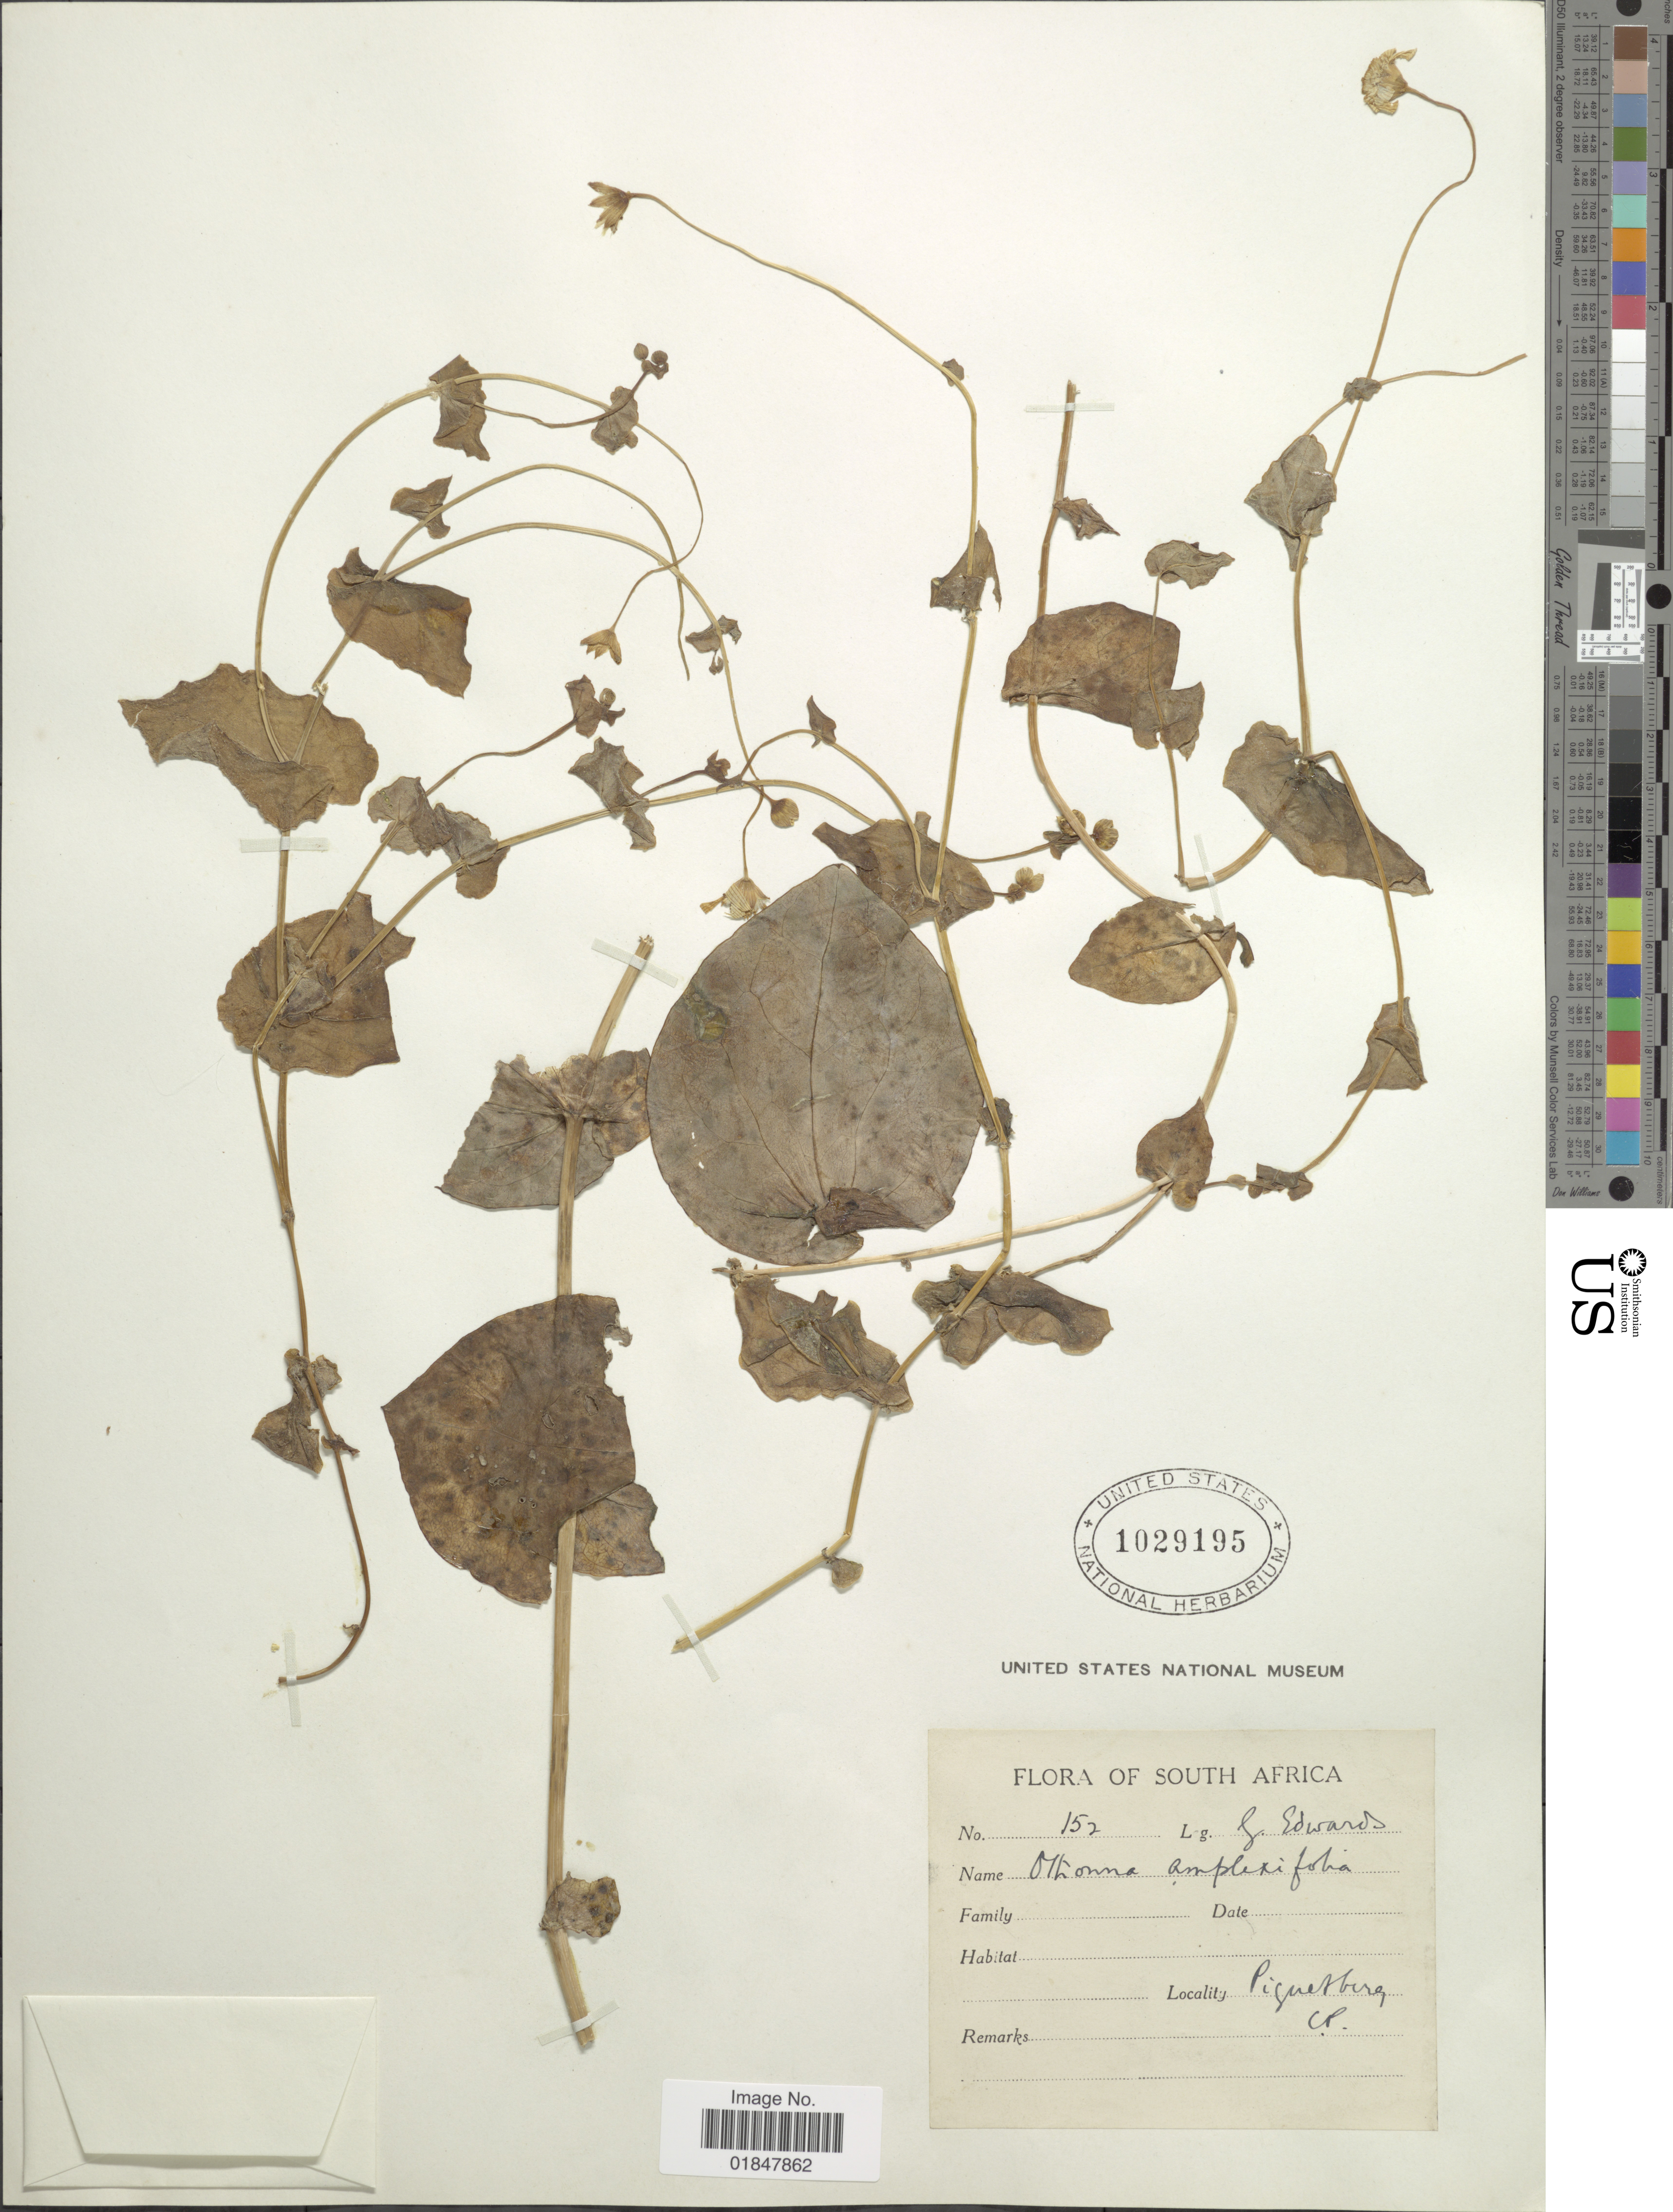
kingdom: Plantae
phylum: Tracheophyta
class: Magnoliopsida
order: Asterales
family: Asteraceae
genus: Othonna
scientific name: Othonna amplexifolia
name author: DC.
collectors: G. Edwards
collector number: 152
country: South Africa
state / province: Western Cape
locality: Piquetberg C.P.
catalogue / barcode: US 1029195